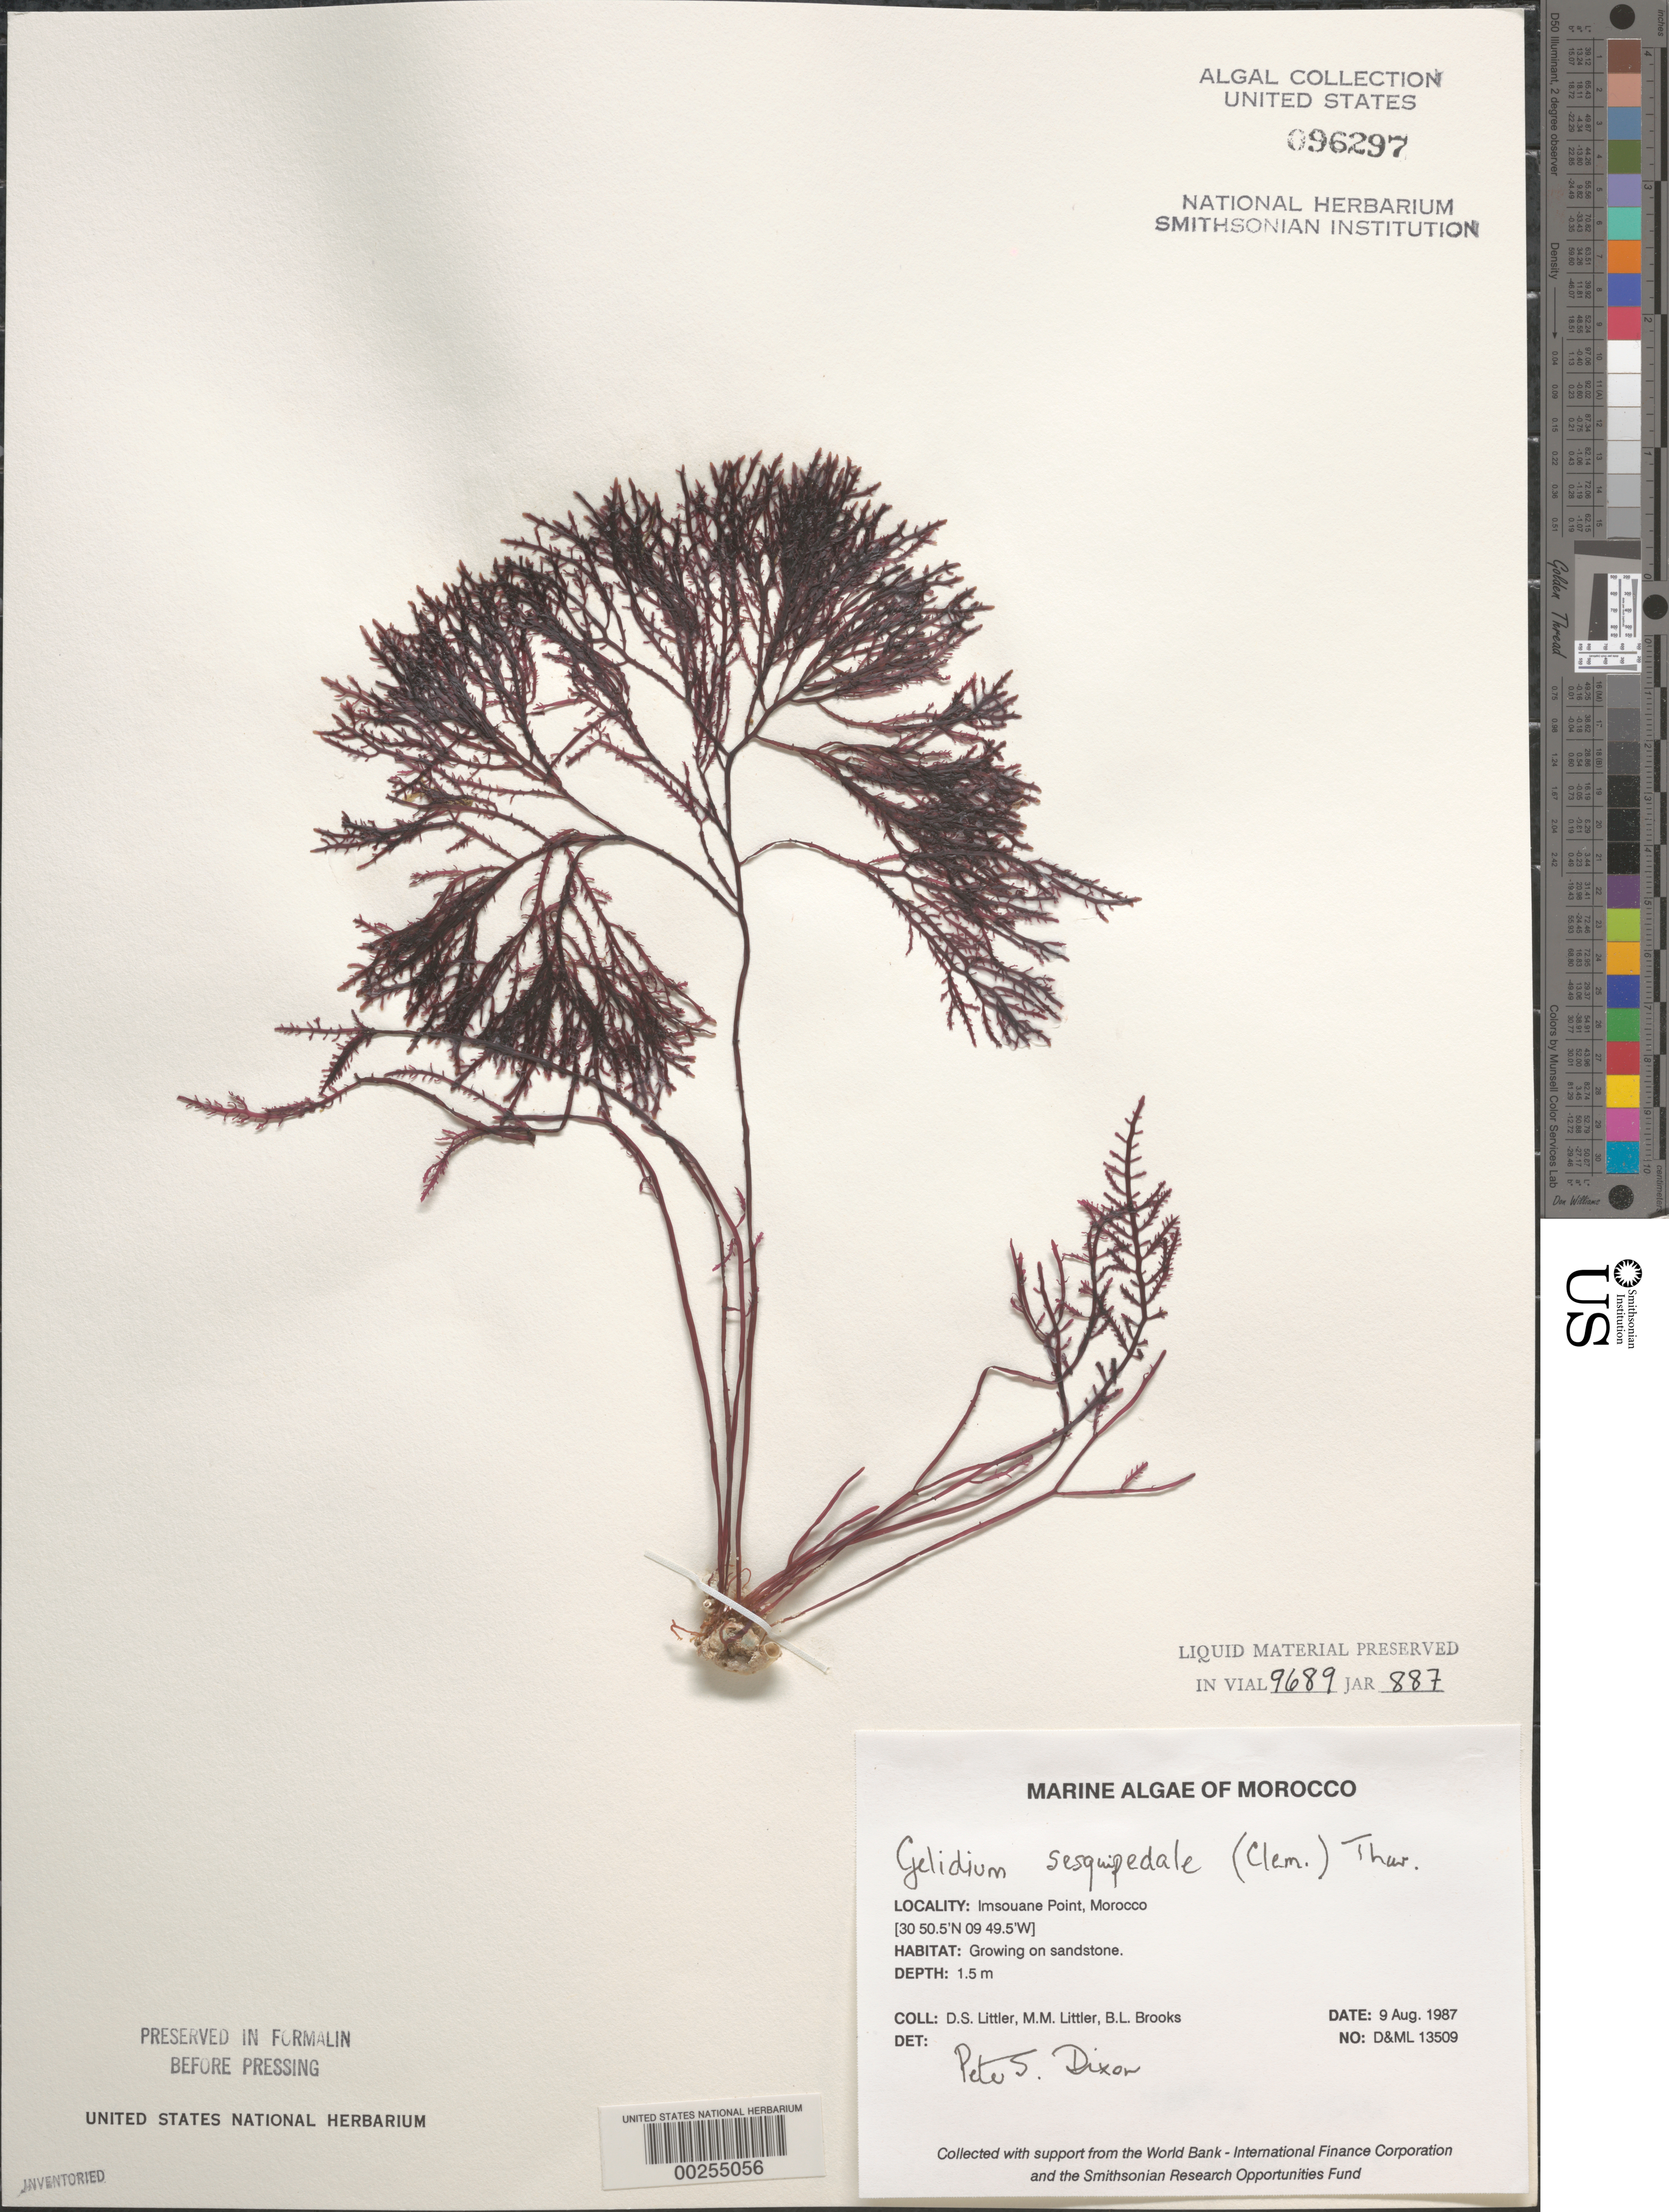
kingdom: Plantae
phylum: Rhodophyta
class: Florideophyceae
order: Gelidiales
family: Gelidiaceae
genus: Gelidium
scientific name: Gelidium corneum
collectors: D. S. Littler, M. M. Littler & B. Brooks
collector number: D&ML 13509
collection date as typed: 09 Aug 1987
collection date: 1987-08-09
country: Morocco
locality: Imsouane Point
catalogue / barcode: US 96297